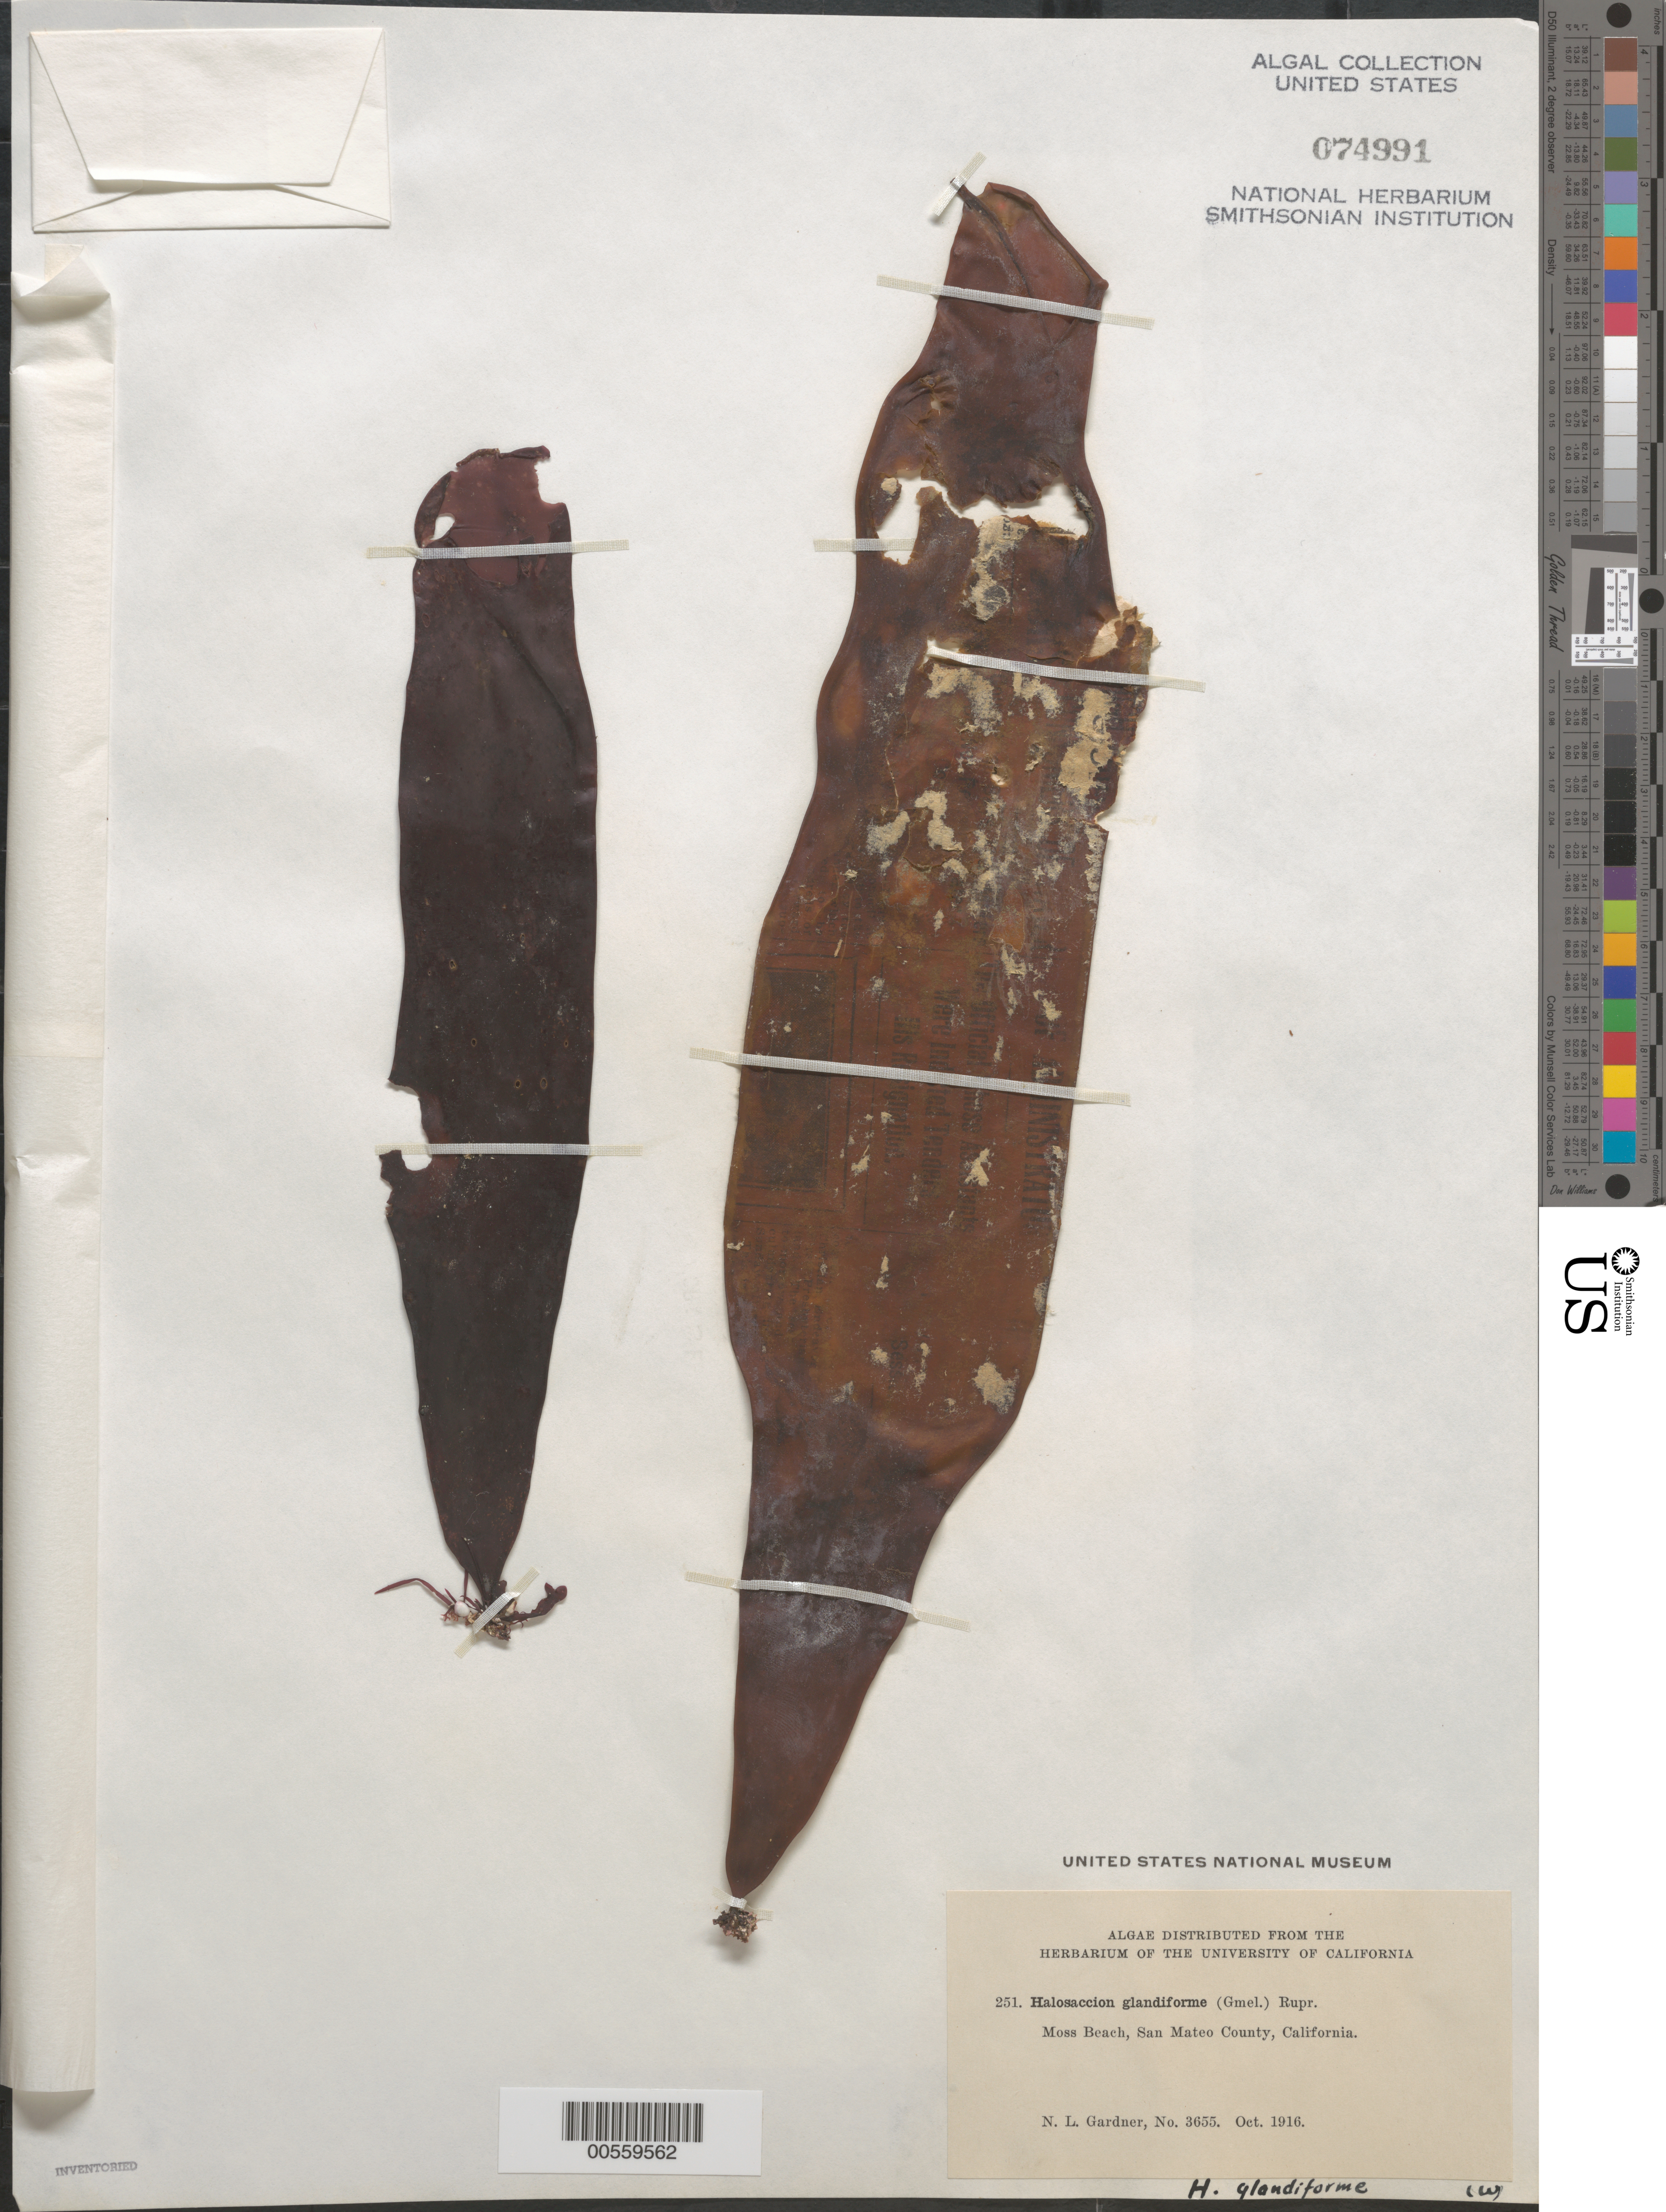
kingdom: Plantae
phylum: Rhodophyta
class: Florideophyceae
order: Palmariales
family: Palmariaceae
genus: Halosaccion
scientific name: Halosaccion glandiforme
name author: (S.G. Gmel.) Rupr.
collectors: N. Gardner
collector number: NLG 3655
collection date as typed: Oct 1916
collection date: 1916-10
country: United States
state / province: California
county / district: San Mateo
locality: Moss Beach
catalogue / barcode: US 74991